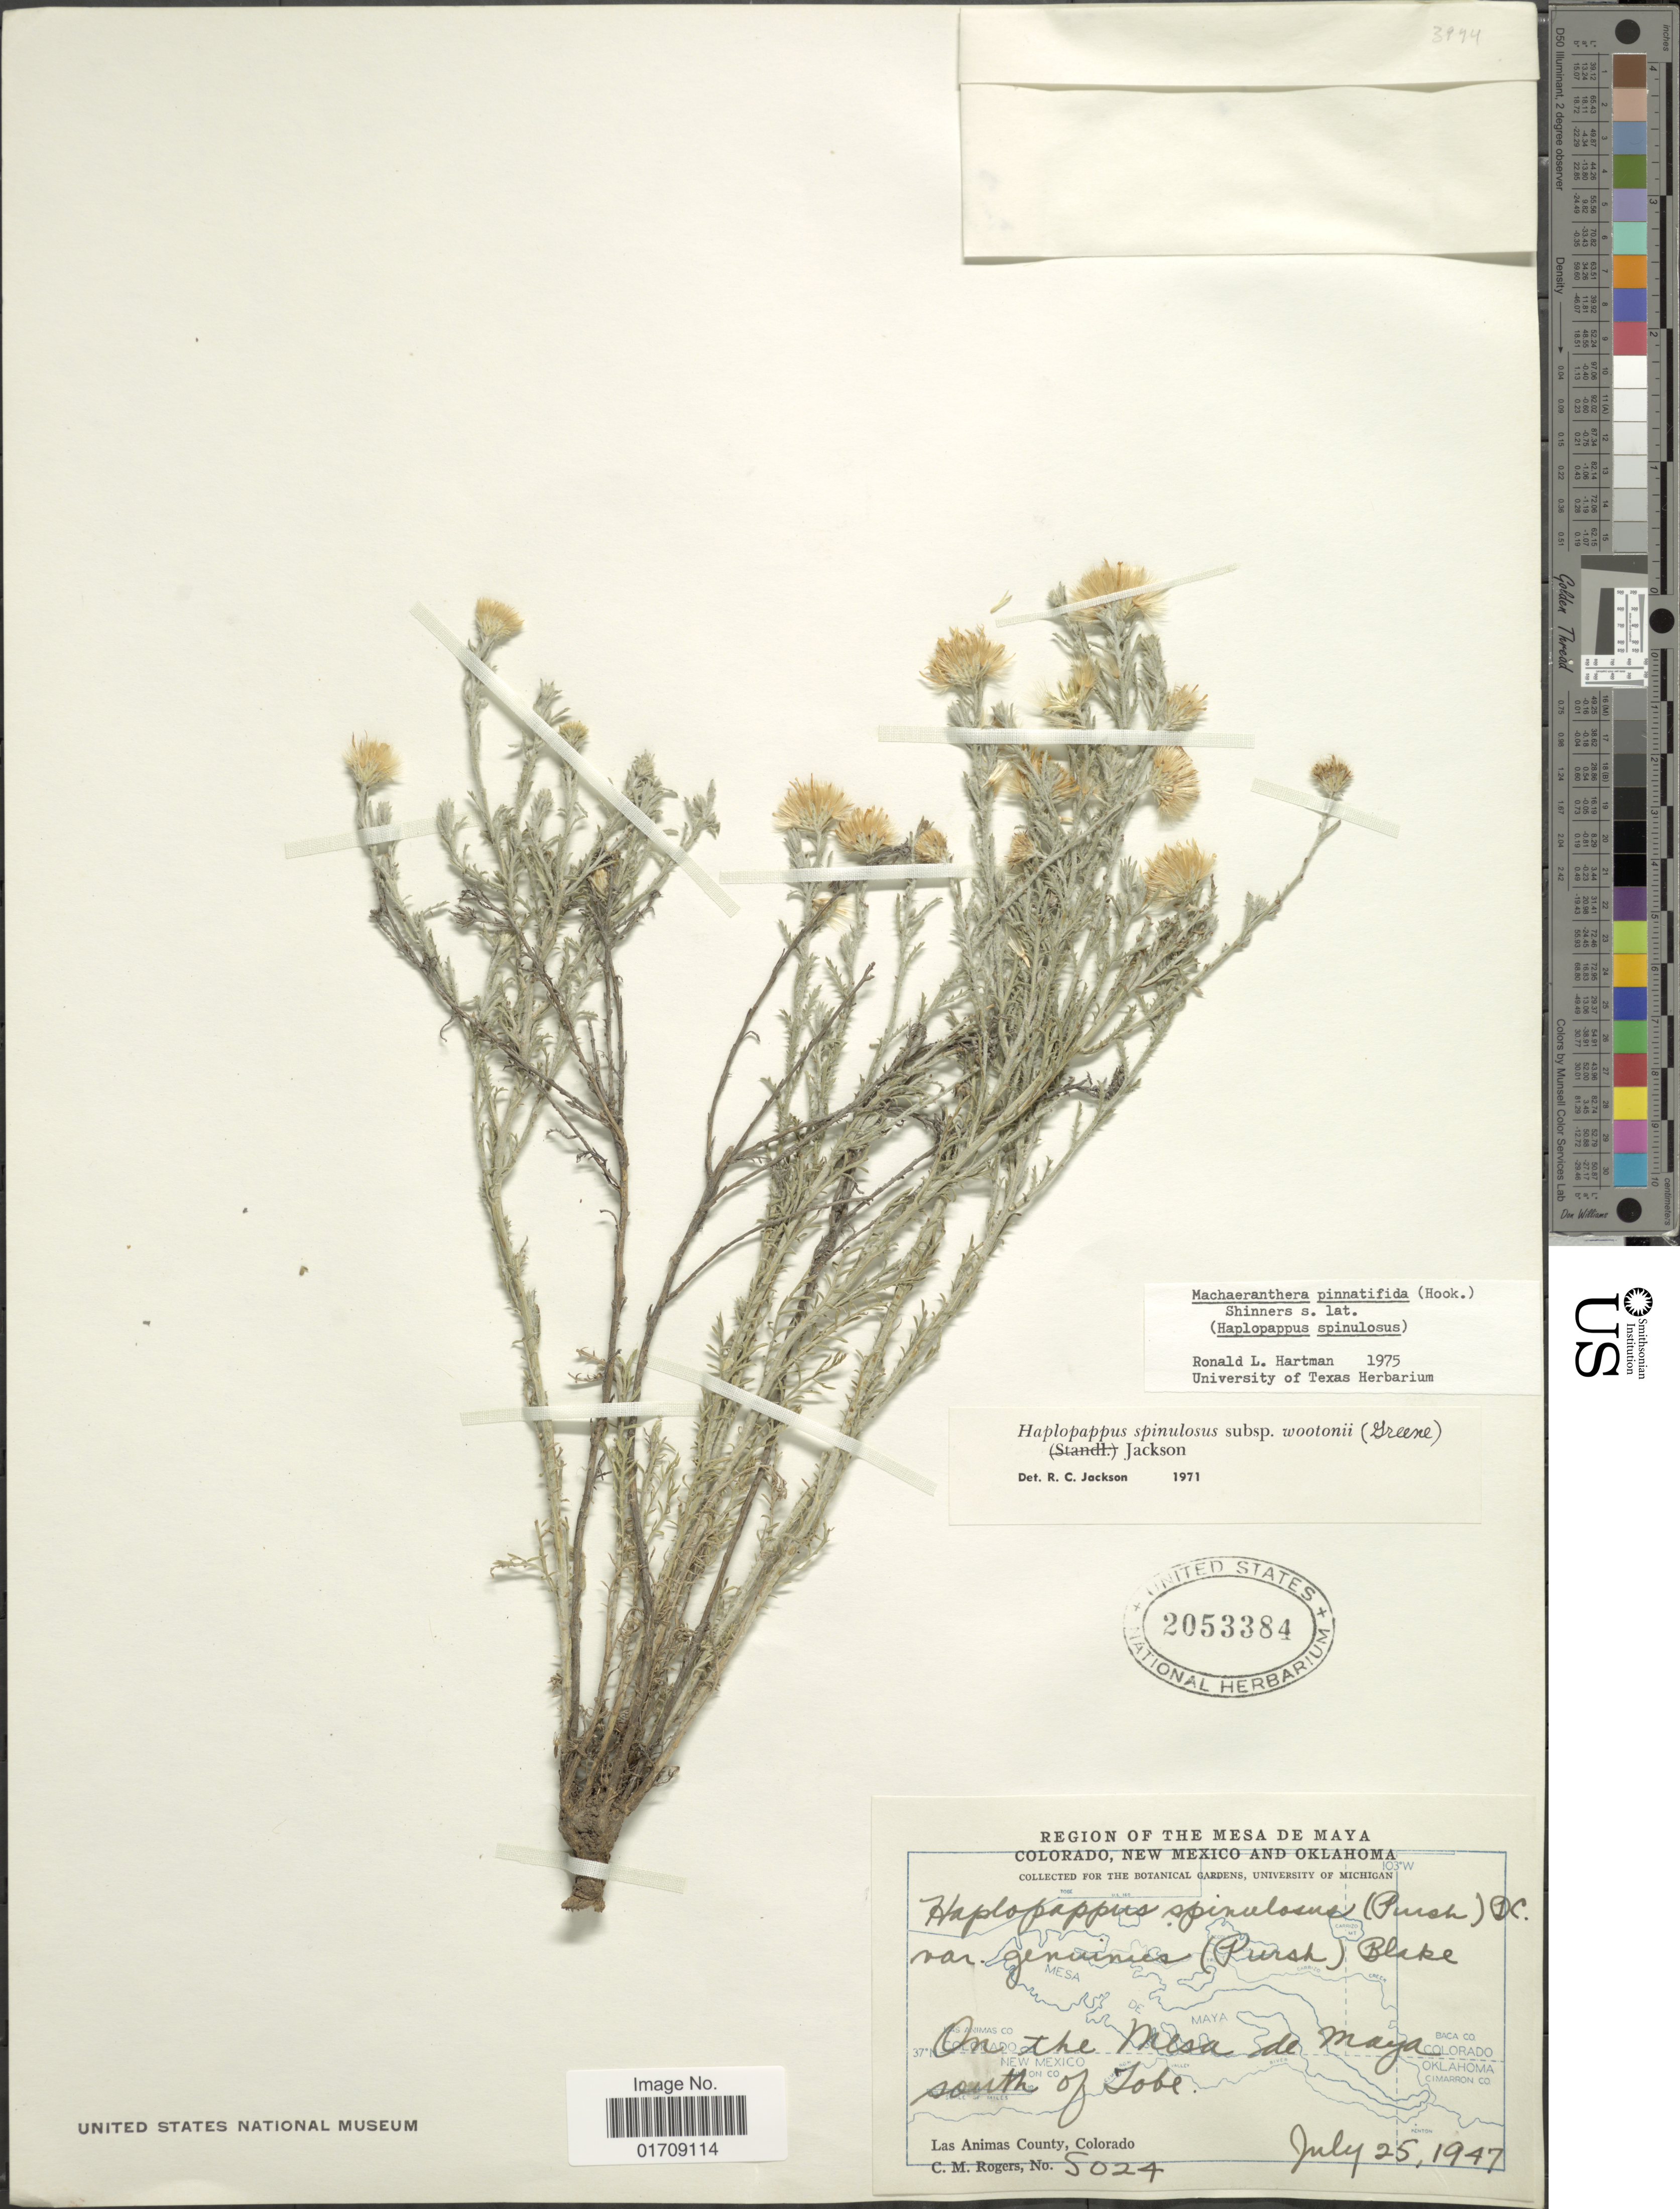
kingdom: Plantae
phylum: Tracheophyta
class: Magnoliopsida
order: Asterales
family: Asteraceae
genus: Machaeranthera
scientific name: Machaeranthera pinnatifida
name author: (Hook.) Shinners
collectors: C. M. Rogers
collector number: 5024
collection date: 1947-07-25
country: United States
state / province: Colorado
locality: On the Mesa de Maya, south of Iobe, Ls Animas County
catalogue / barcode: US 2053384